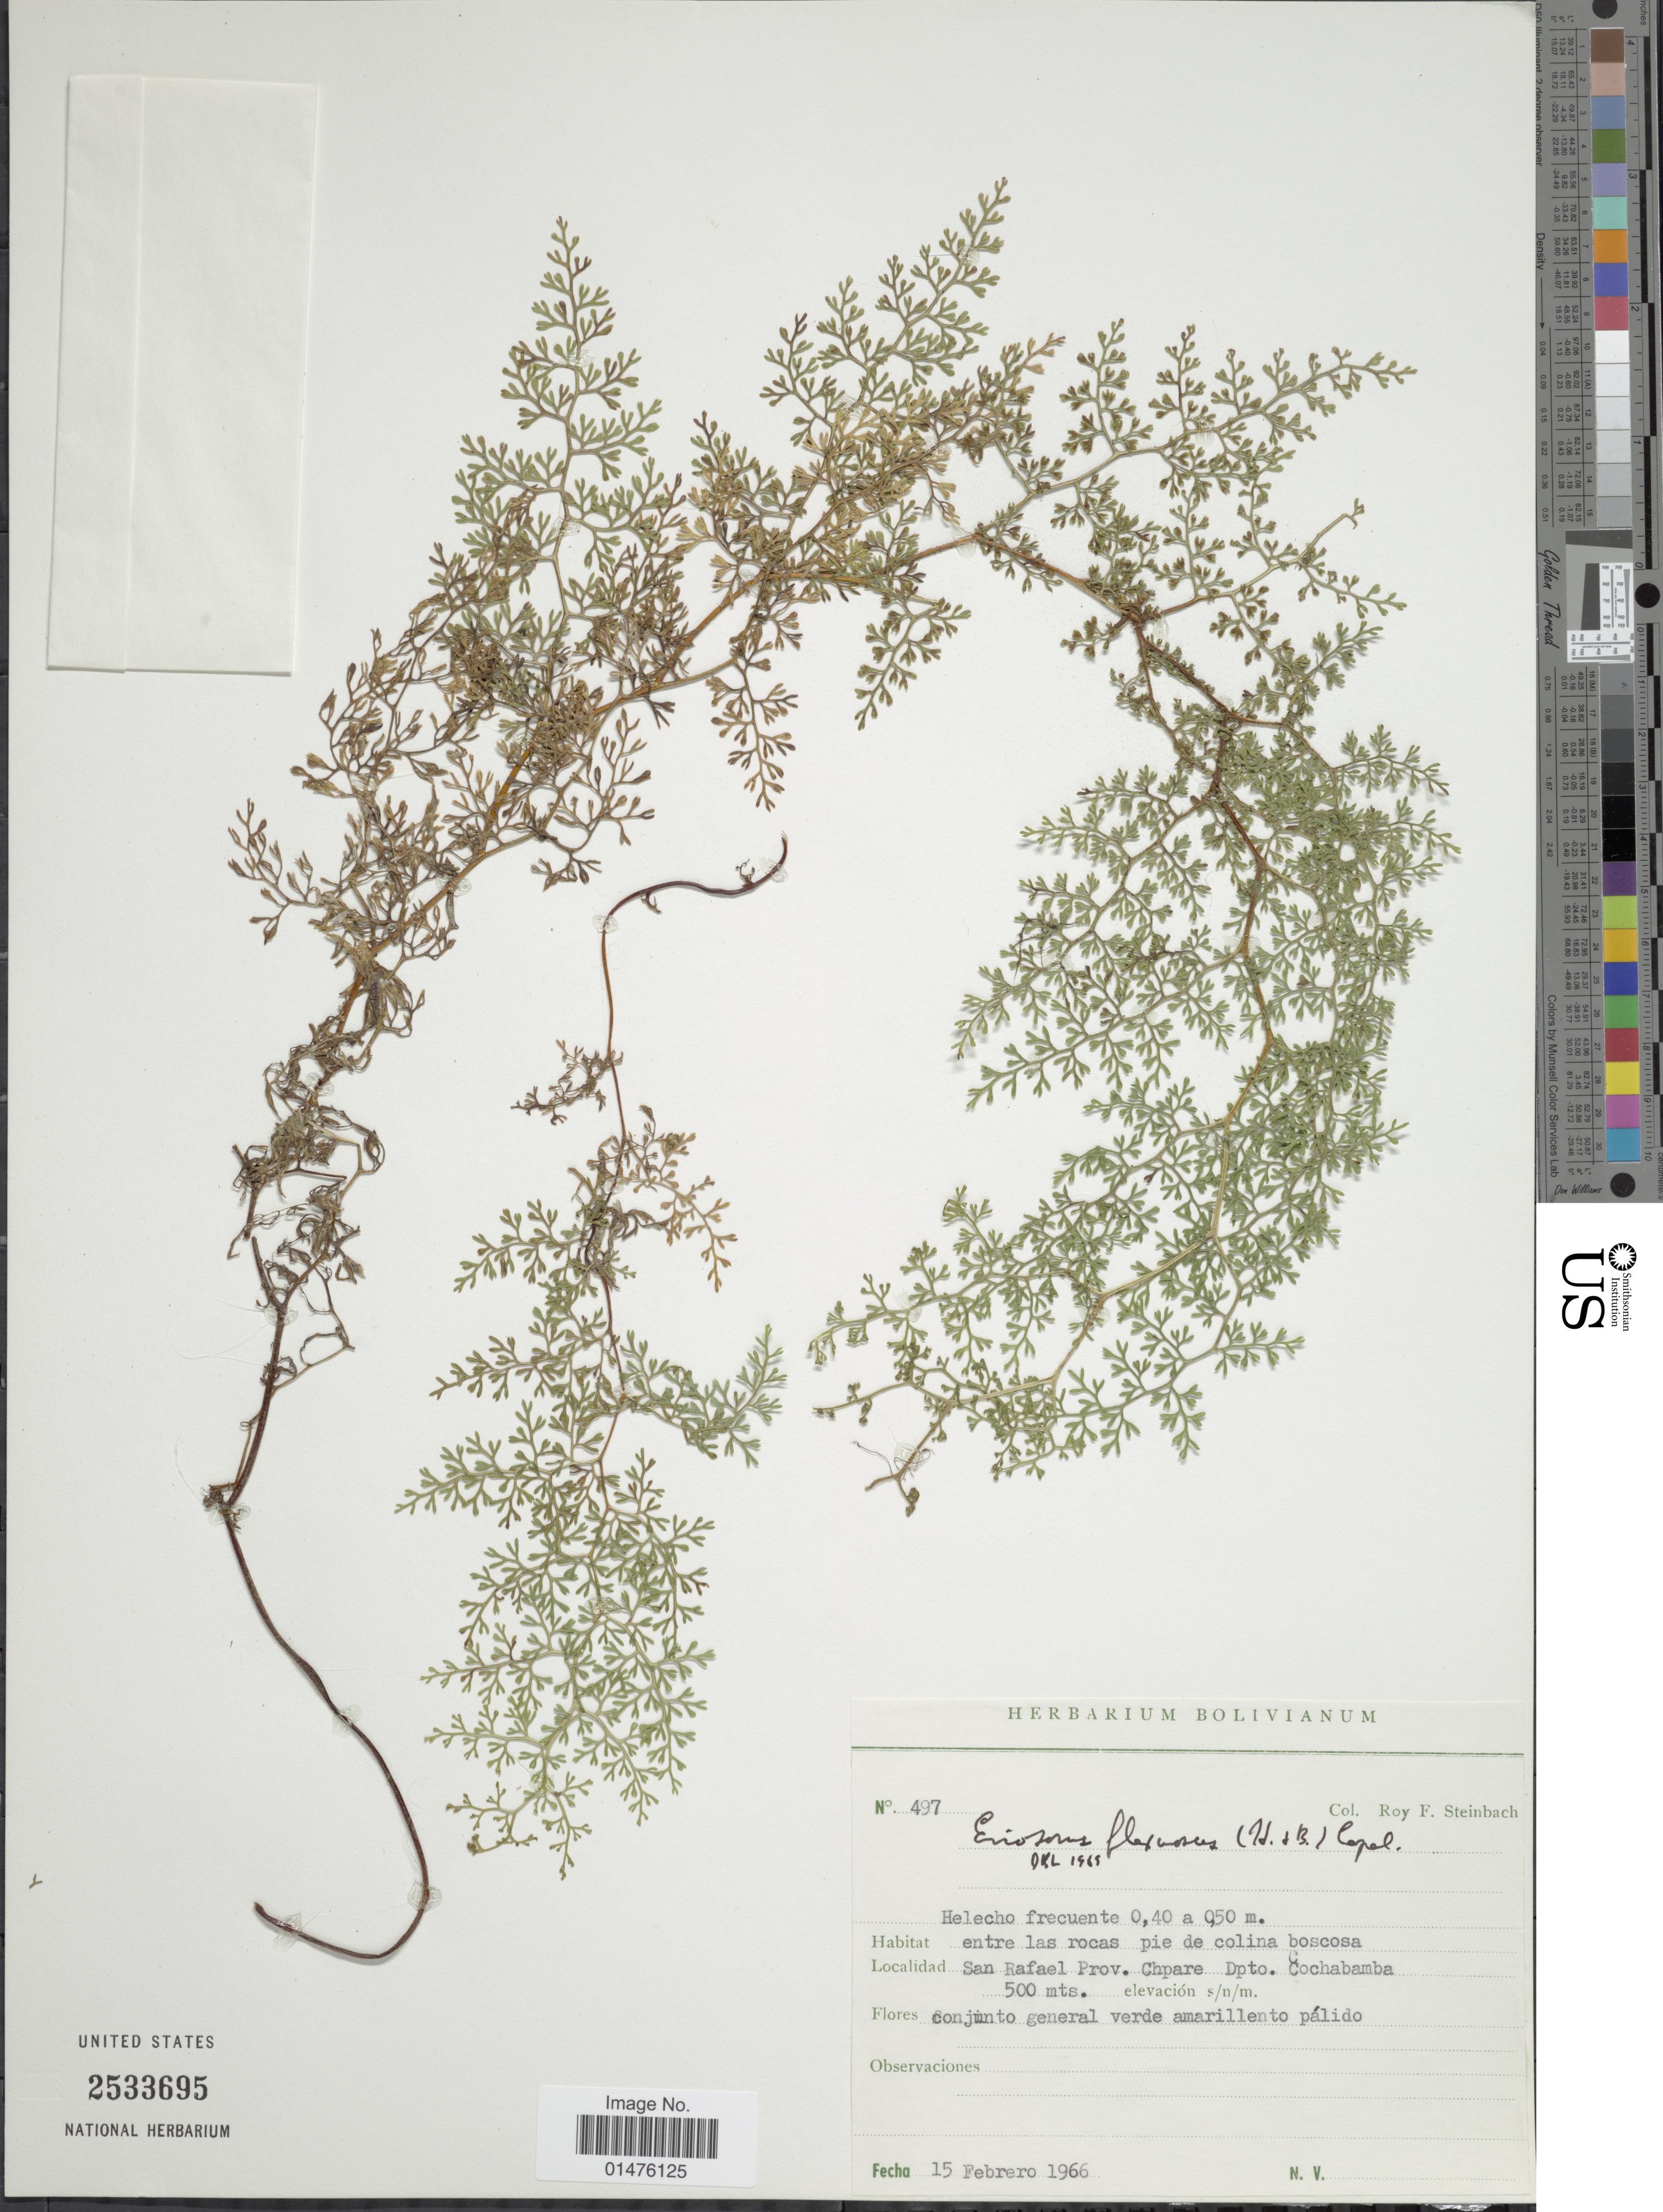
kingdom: Plantae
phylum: Tracheophyta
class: Polypodiopsida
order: Polypodiales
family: Pteridaceae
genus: Jamesonia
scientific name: Jamesonia flexuosa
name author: (Humb. & Bonpl.) Christenh.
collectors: R. F. Steinbach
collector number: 497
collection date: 1966-02-15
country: Bolivia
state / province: Cochabamba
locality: San rafael Prov. Chpare Dpto Cochabamba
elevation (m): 500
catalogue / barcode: US 2533695